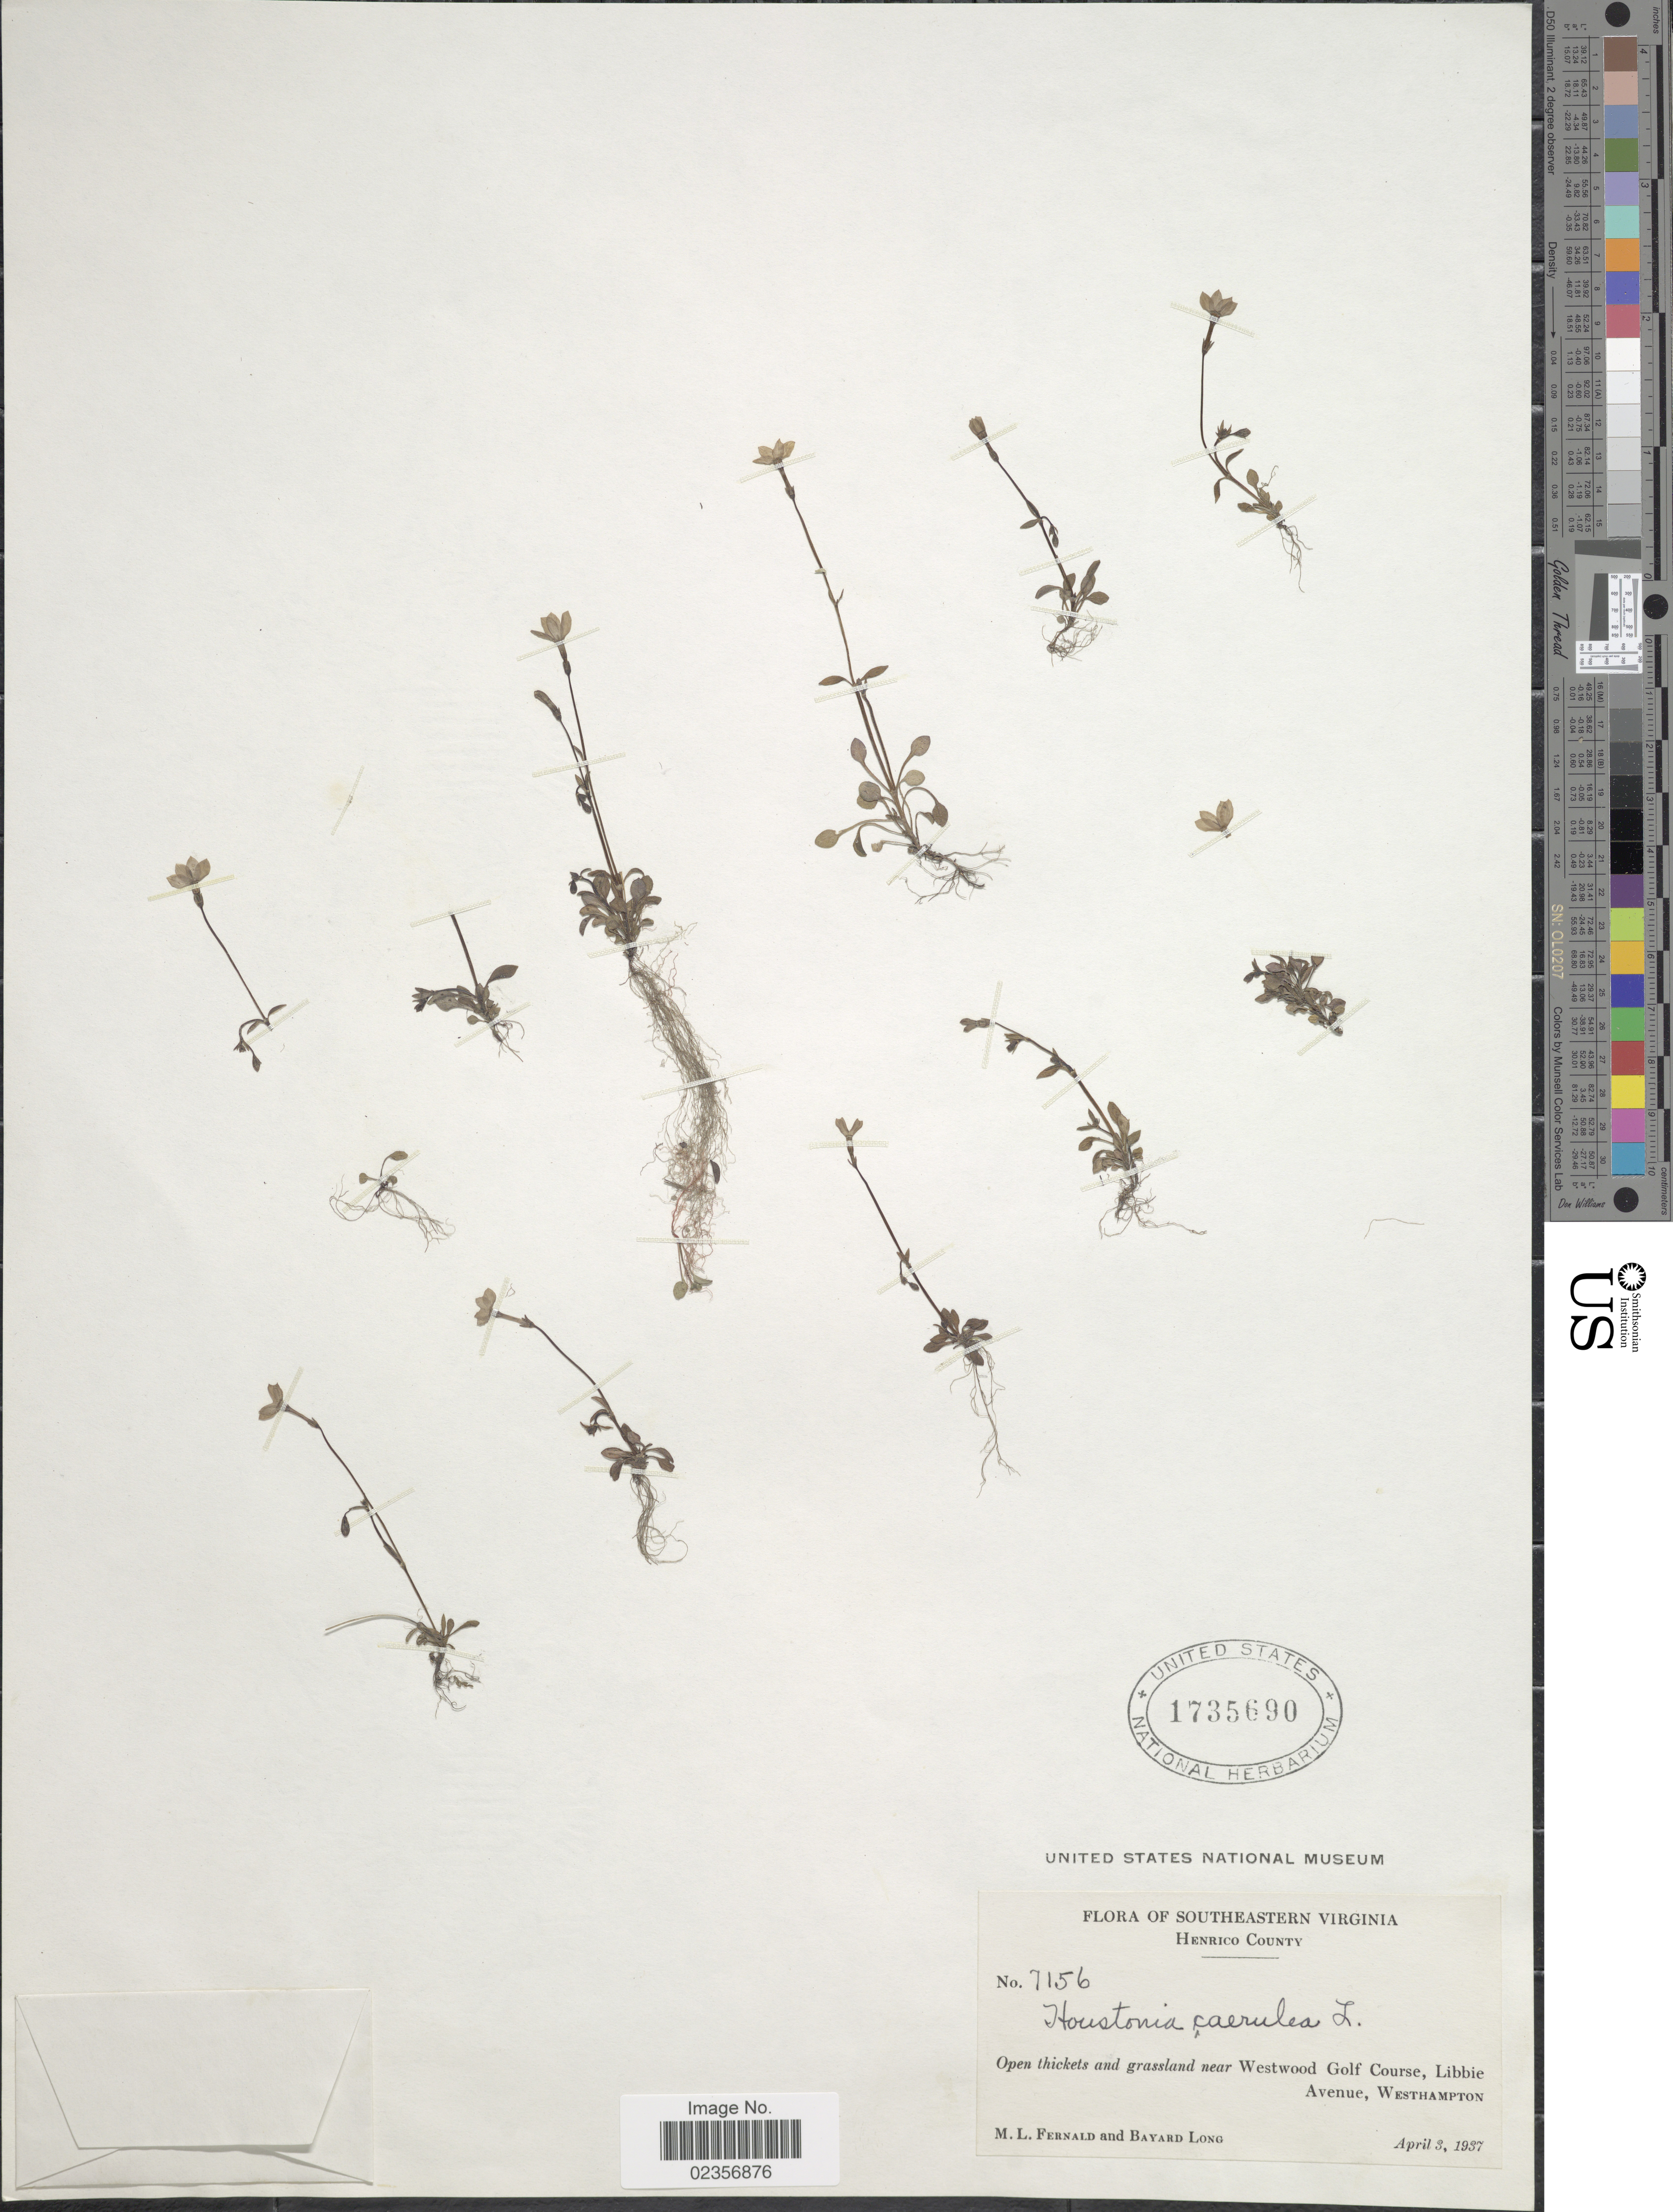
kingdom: Plantae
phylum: Tracheophyta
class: Magnoliopsida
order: Gentianales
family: Rubiaceae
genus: Houstonia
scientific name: Houstonia caerulea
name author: L.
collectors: M. L. Fernald & B. Long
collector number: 7156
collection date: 1937-04-03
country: United States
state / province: Virginia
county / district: Henrico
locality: Southeastern Virginia, Henrico County, open thickets and grassland near Westwood Golf Course, Libbie Avenue, Westhampton.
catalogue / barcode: US 1735690